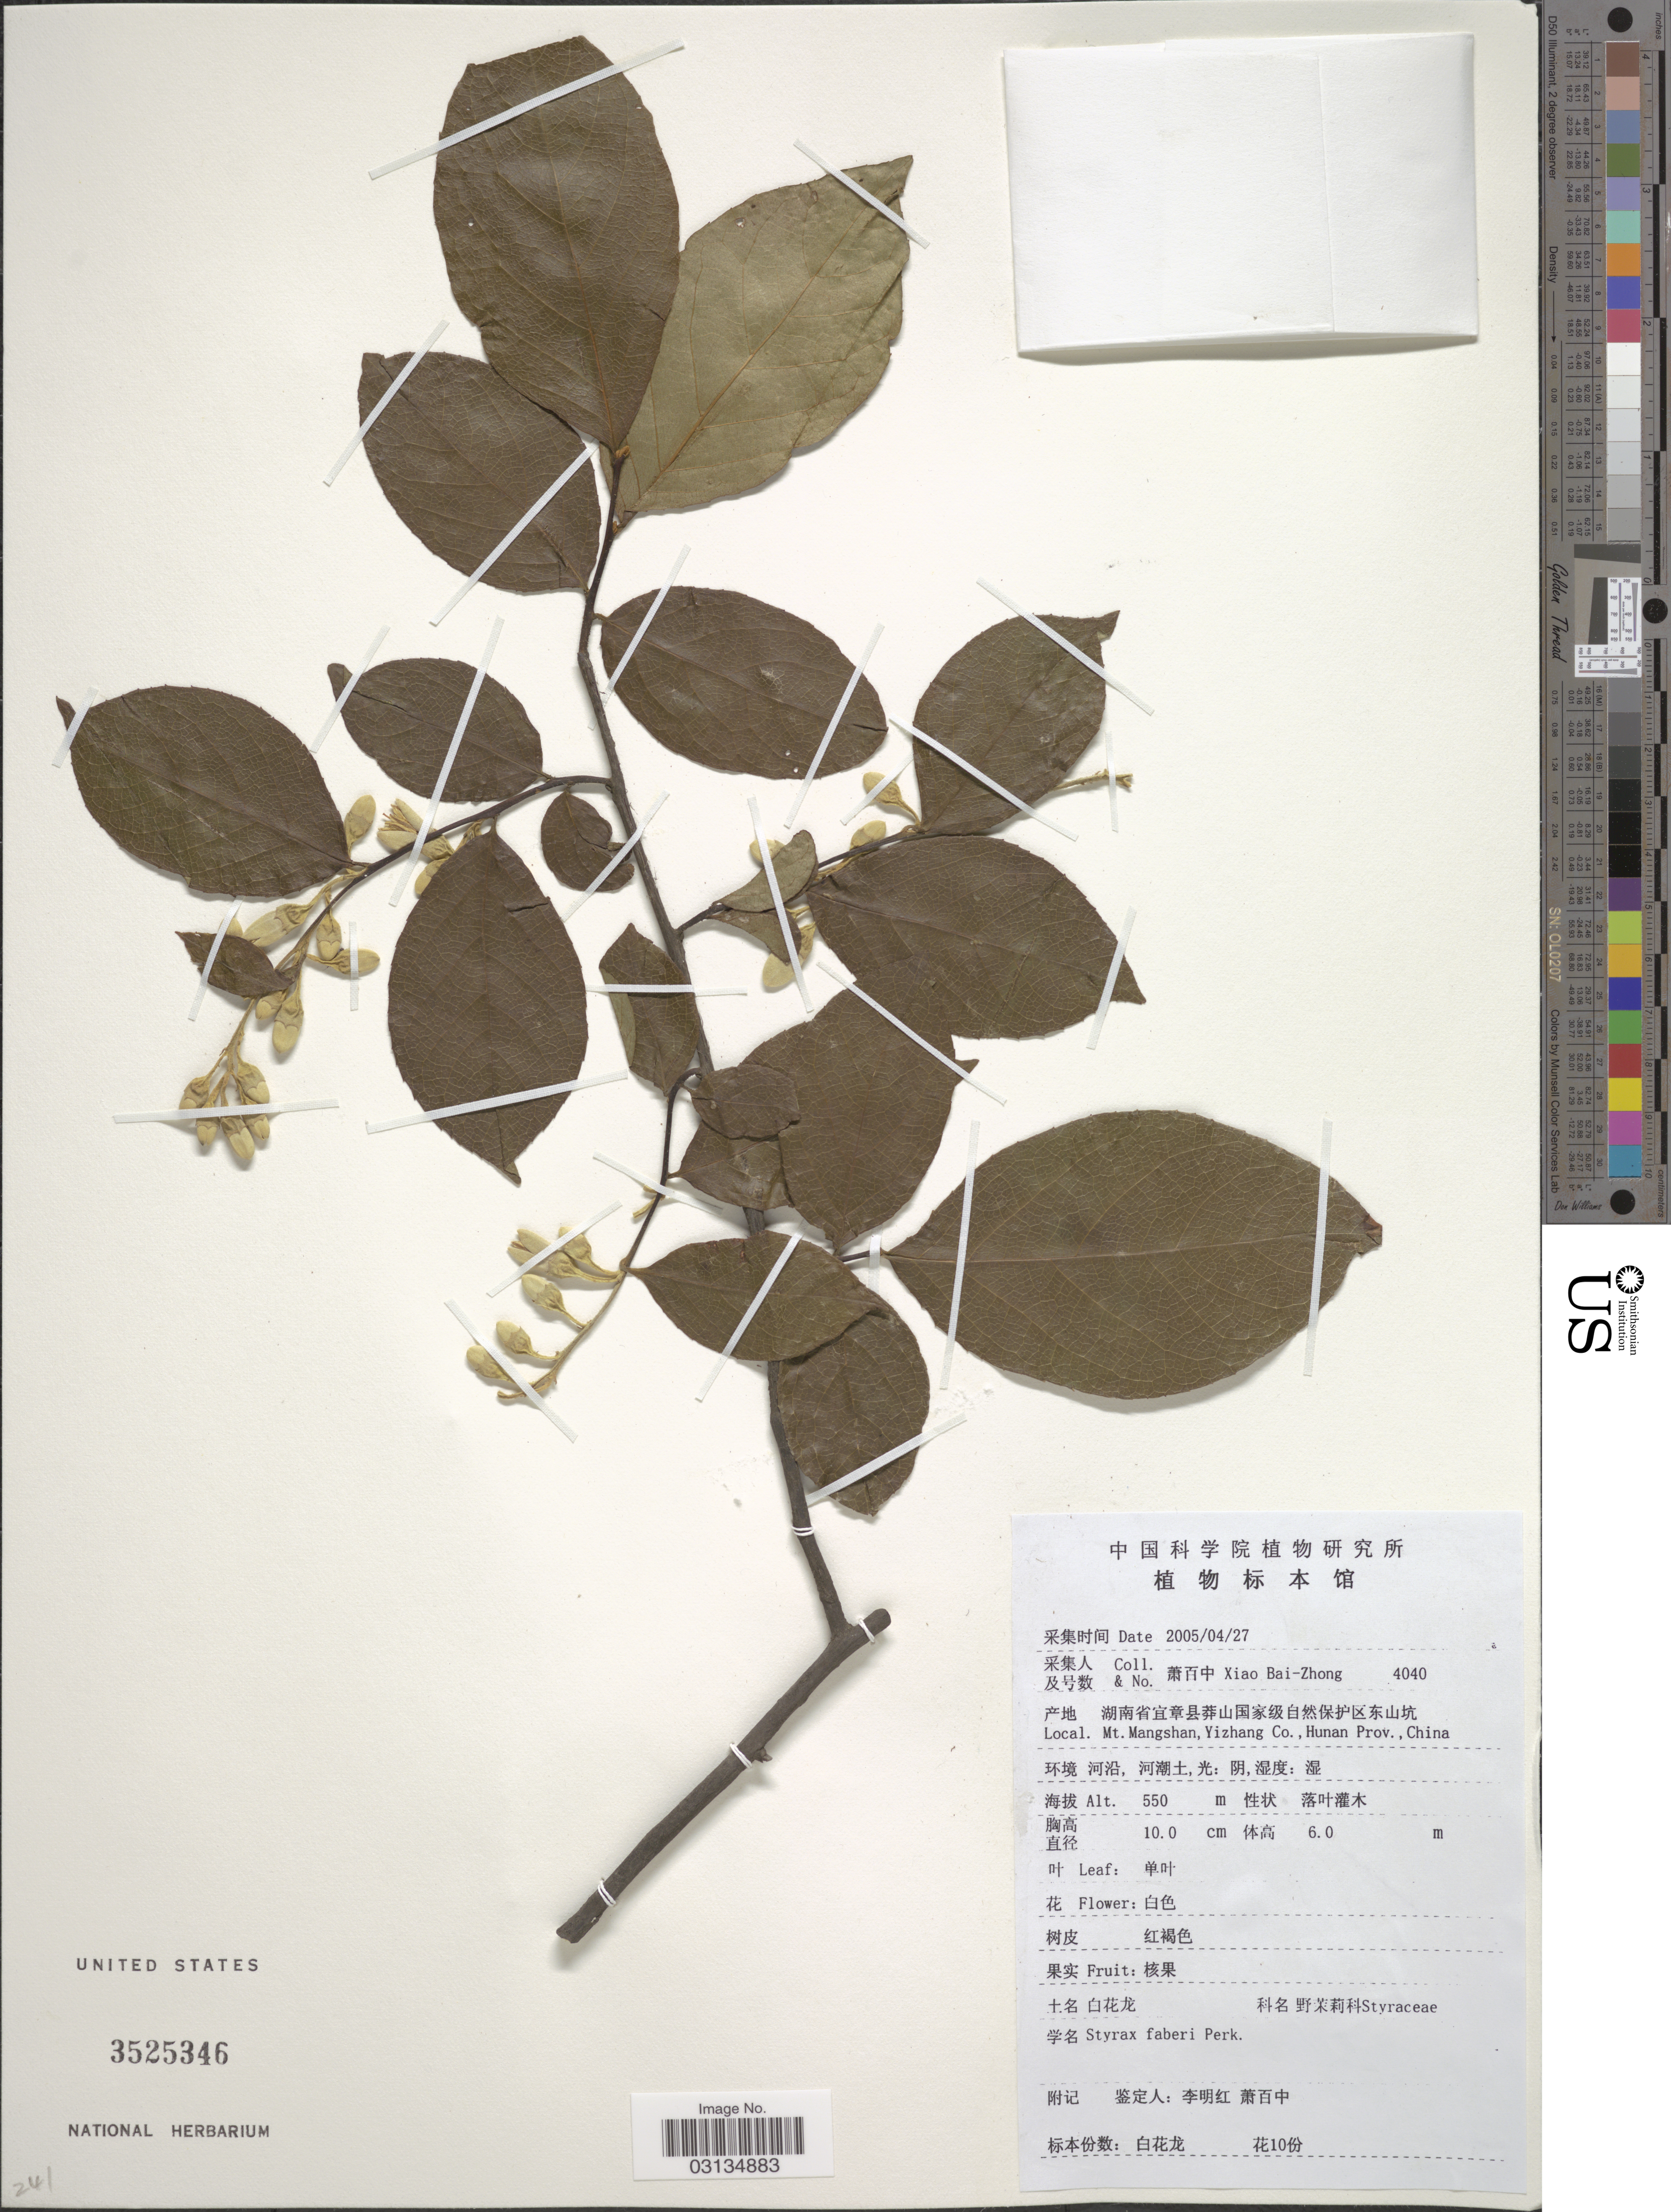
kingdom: Plantae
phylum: Tracheophyta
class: Magnoliopsida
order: Ericales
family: Styracaceae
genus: Styrax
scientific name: Styrax faberi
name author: Perkins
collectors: B. Z. Xiao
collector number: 4040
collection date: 2005-04-27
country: China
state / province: Hunan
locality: Mt. Mangshan, Yizhang Co.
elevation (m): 550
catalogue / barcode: US 3525346